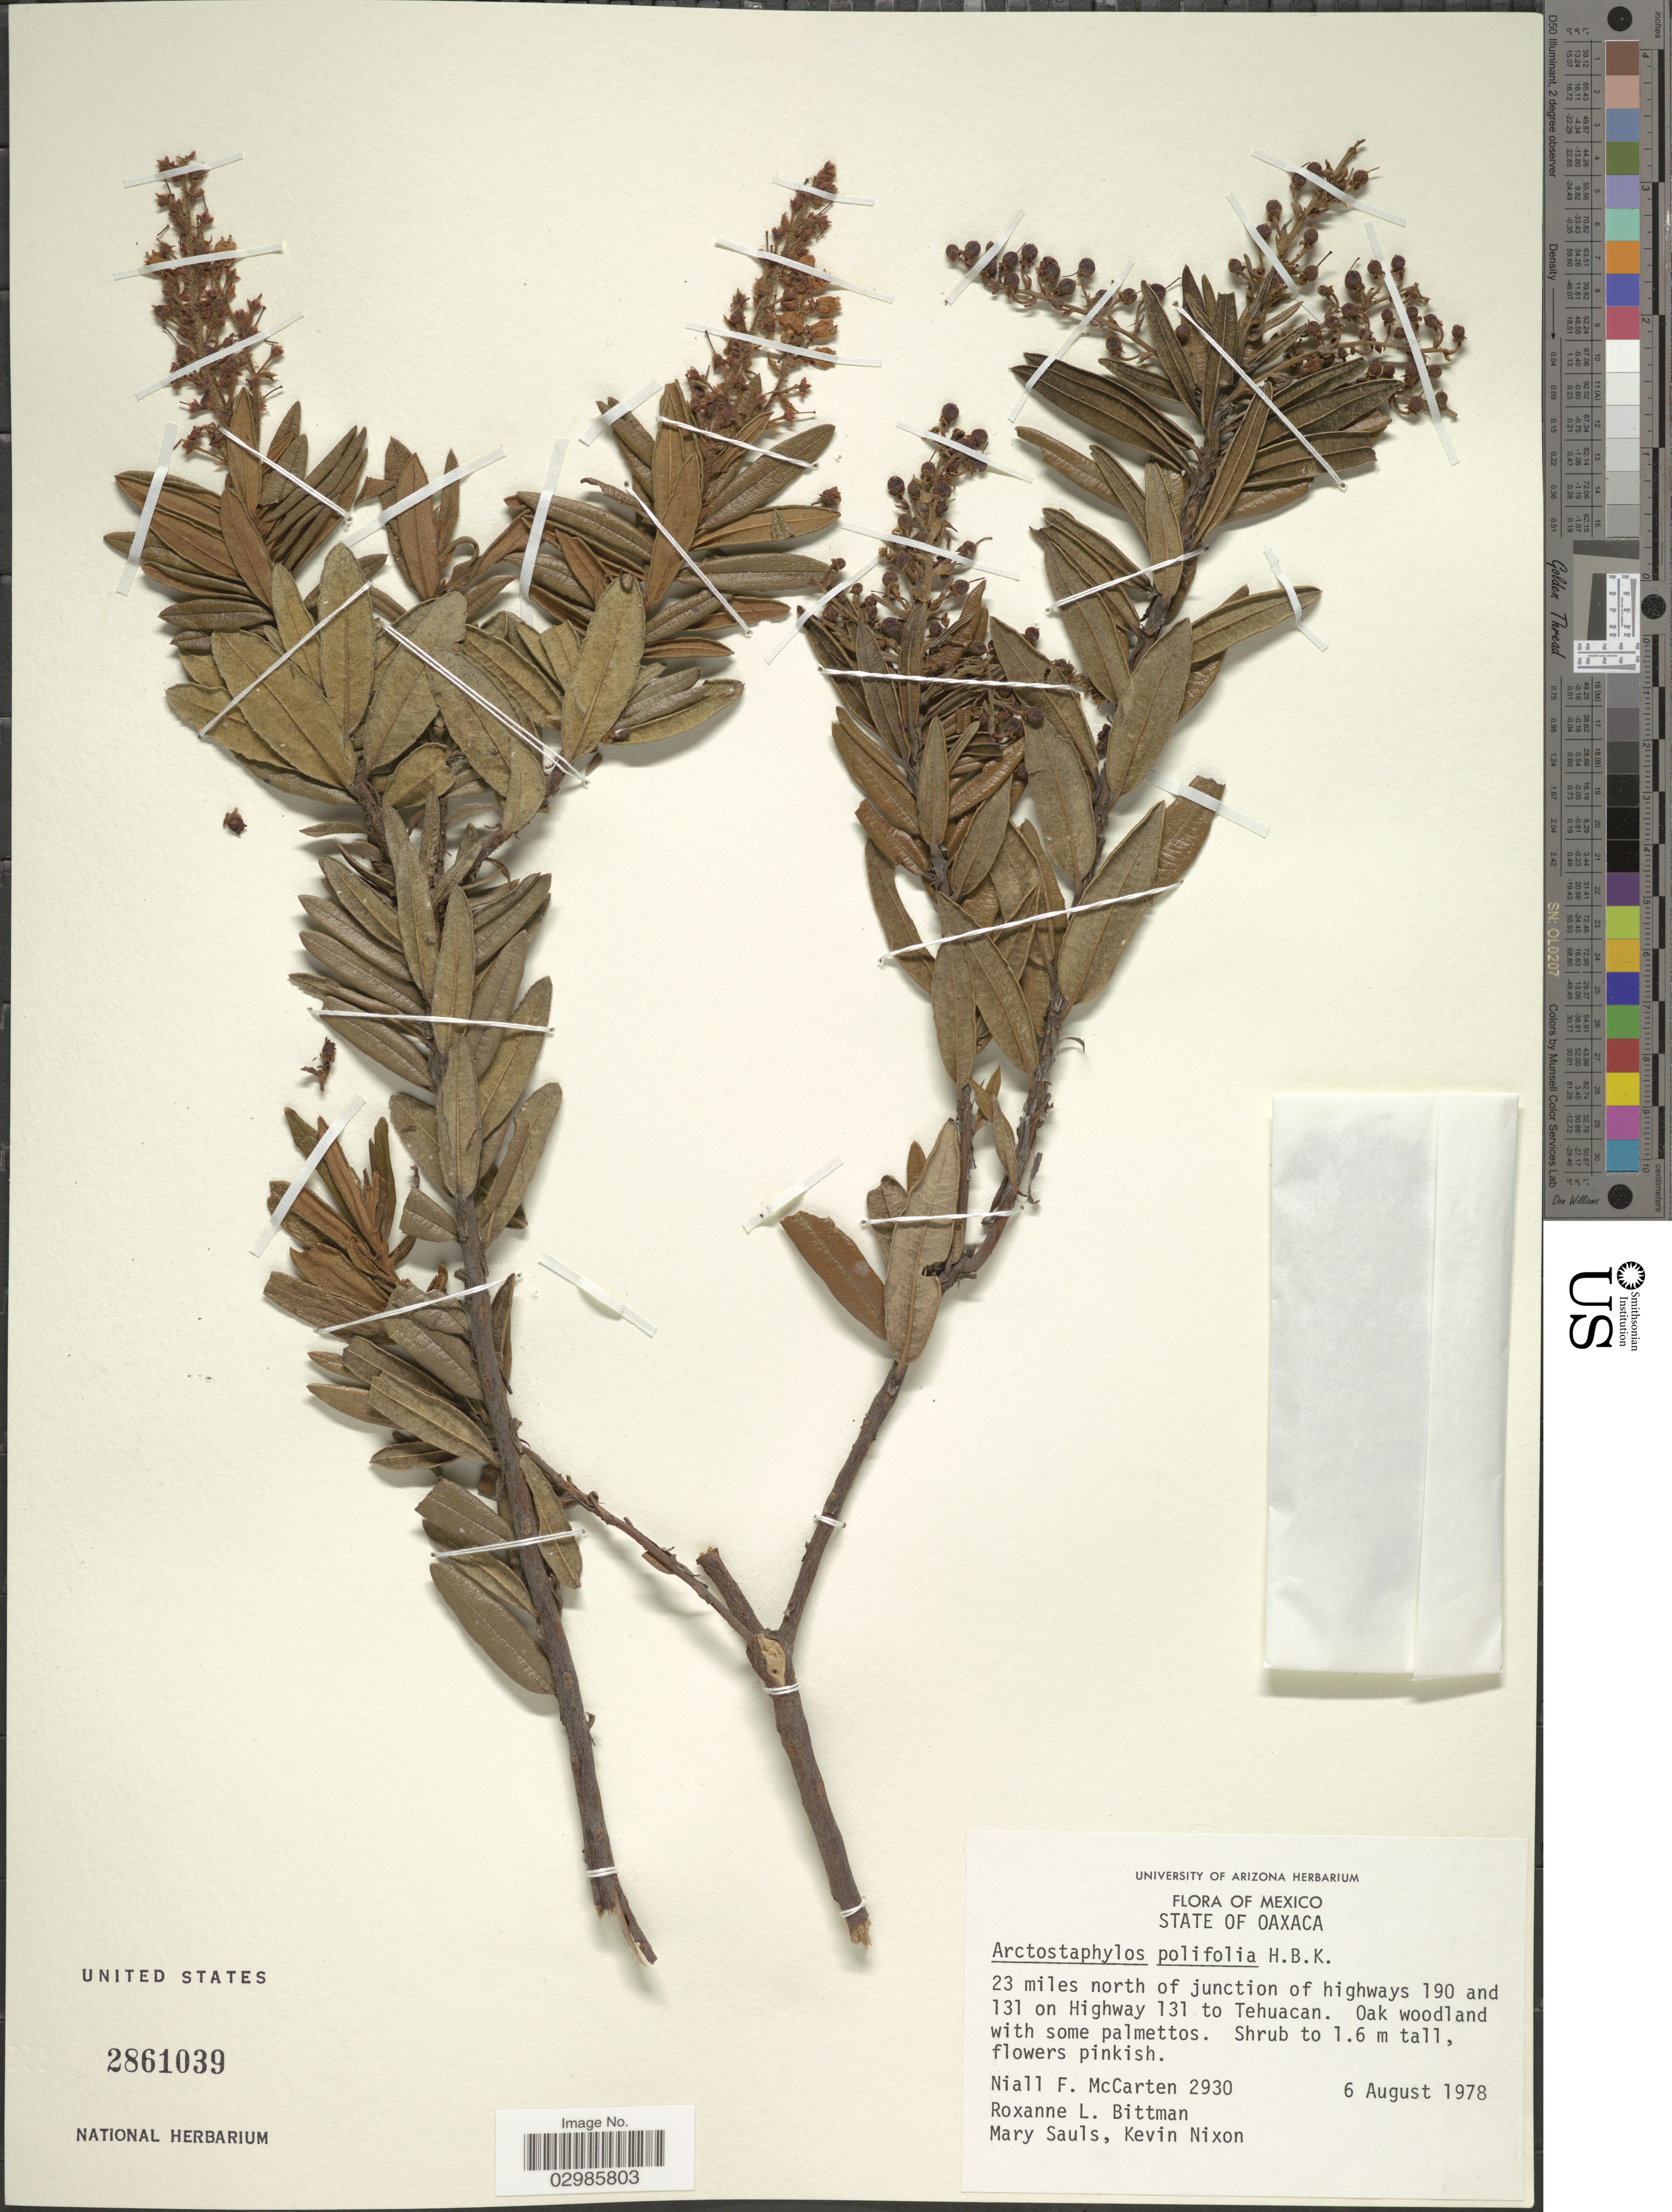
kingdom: Plantae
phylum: Tracheophyta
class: Magnoliopsida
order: Ericales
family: Ericaceae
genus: Comarostaphylis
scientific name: Comarostaphylis polifolia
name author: (Kunth) Zucc. ex Klotzsch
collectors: N. McCarten, R. Bittman, M. Sauls & K. Nixon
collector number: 2930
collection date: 1978-08-06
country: Mexico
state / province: Oaxaca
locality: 23 miles north of junction of Highways 190 and 131 on Highway 131 to Tehuacan.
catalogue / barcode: US 2861039